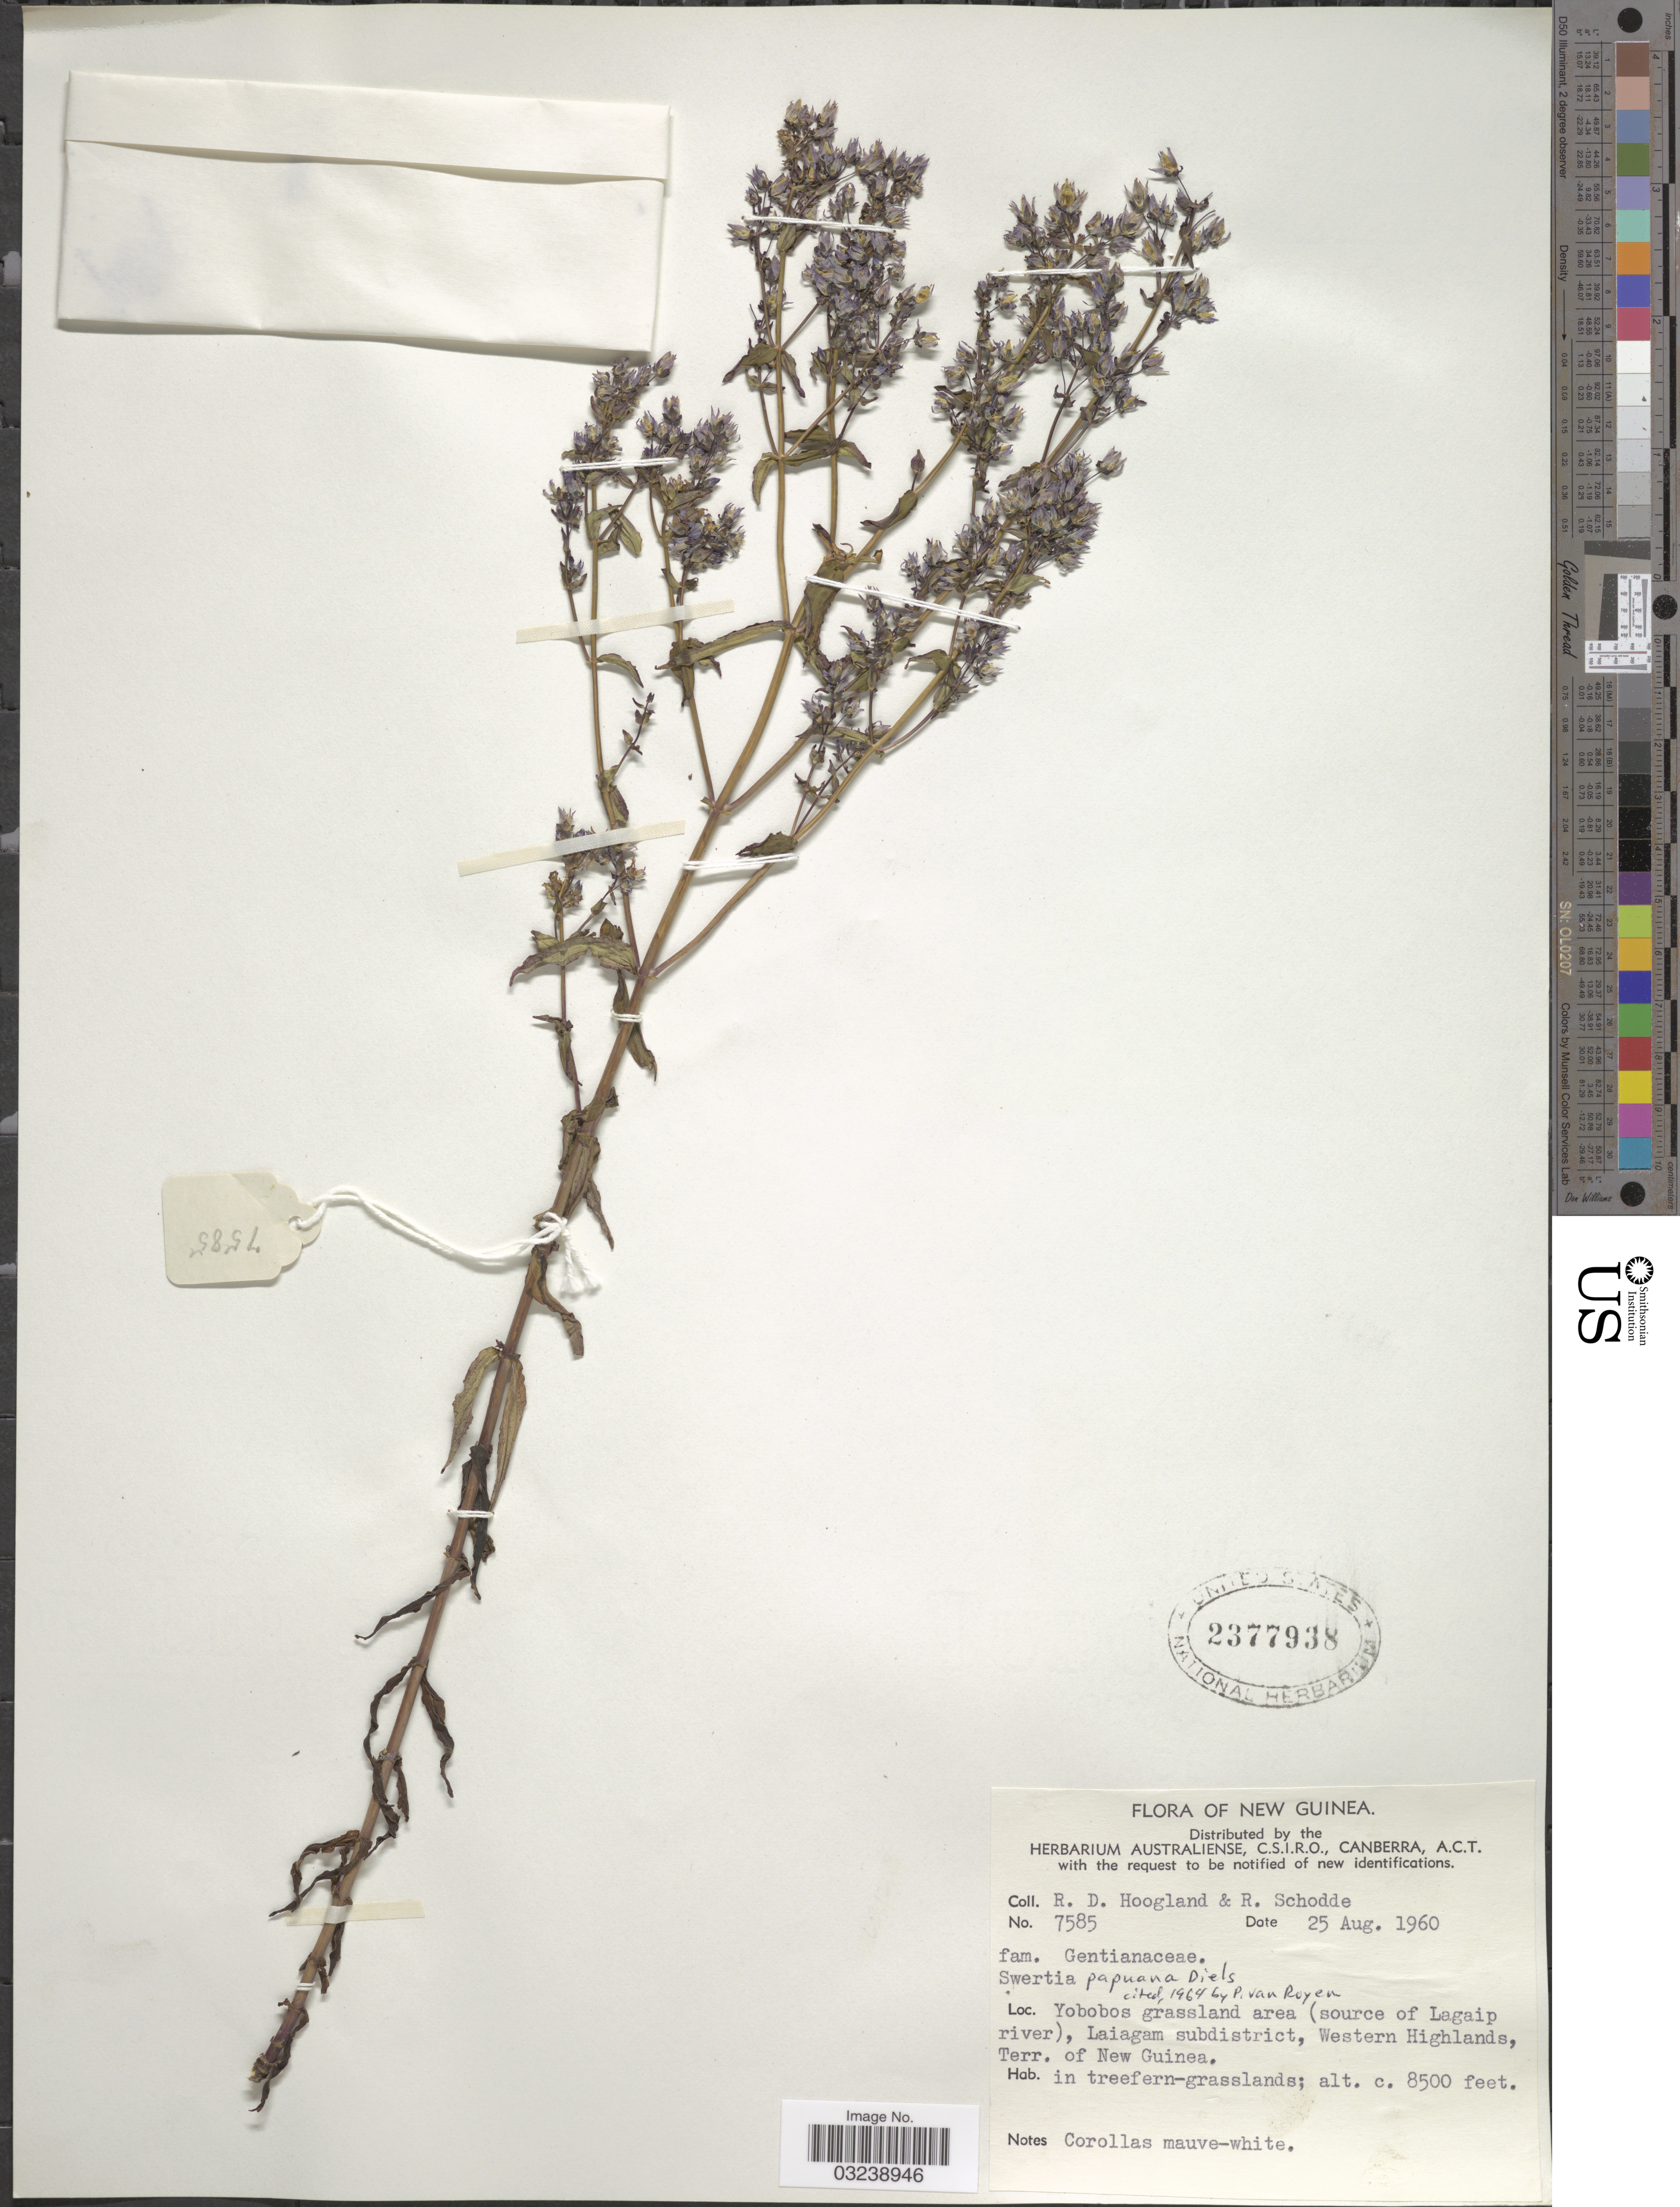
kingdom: Plantae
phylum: Tracheophyta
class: Magnoliopsida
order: Gentianales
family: Gentianaceae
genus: Swertia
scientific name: Swertia papuana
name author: Diels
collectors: R. D. Hoogland & R. Schodde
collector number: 7585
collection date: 1960-08-25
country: Papua New Guinea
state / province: Western Highlands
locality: New Guinea. Yobobos grassland area (source of Lagaip river), Laiagam subdistrict, Terr. of New Guinea.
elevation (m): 2591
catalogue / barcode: US 2377938